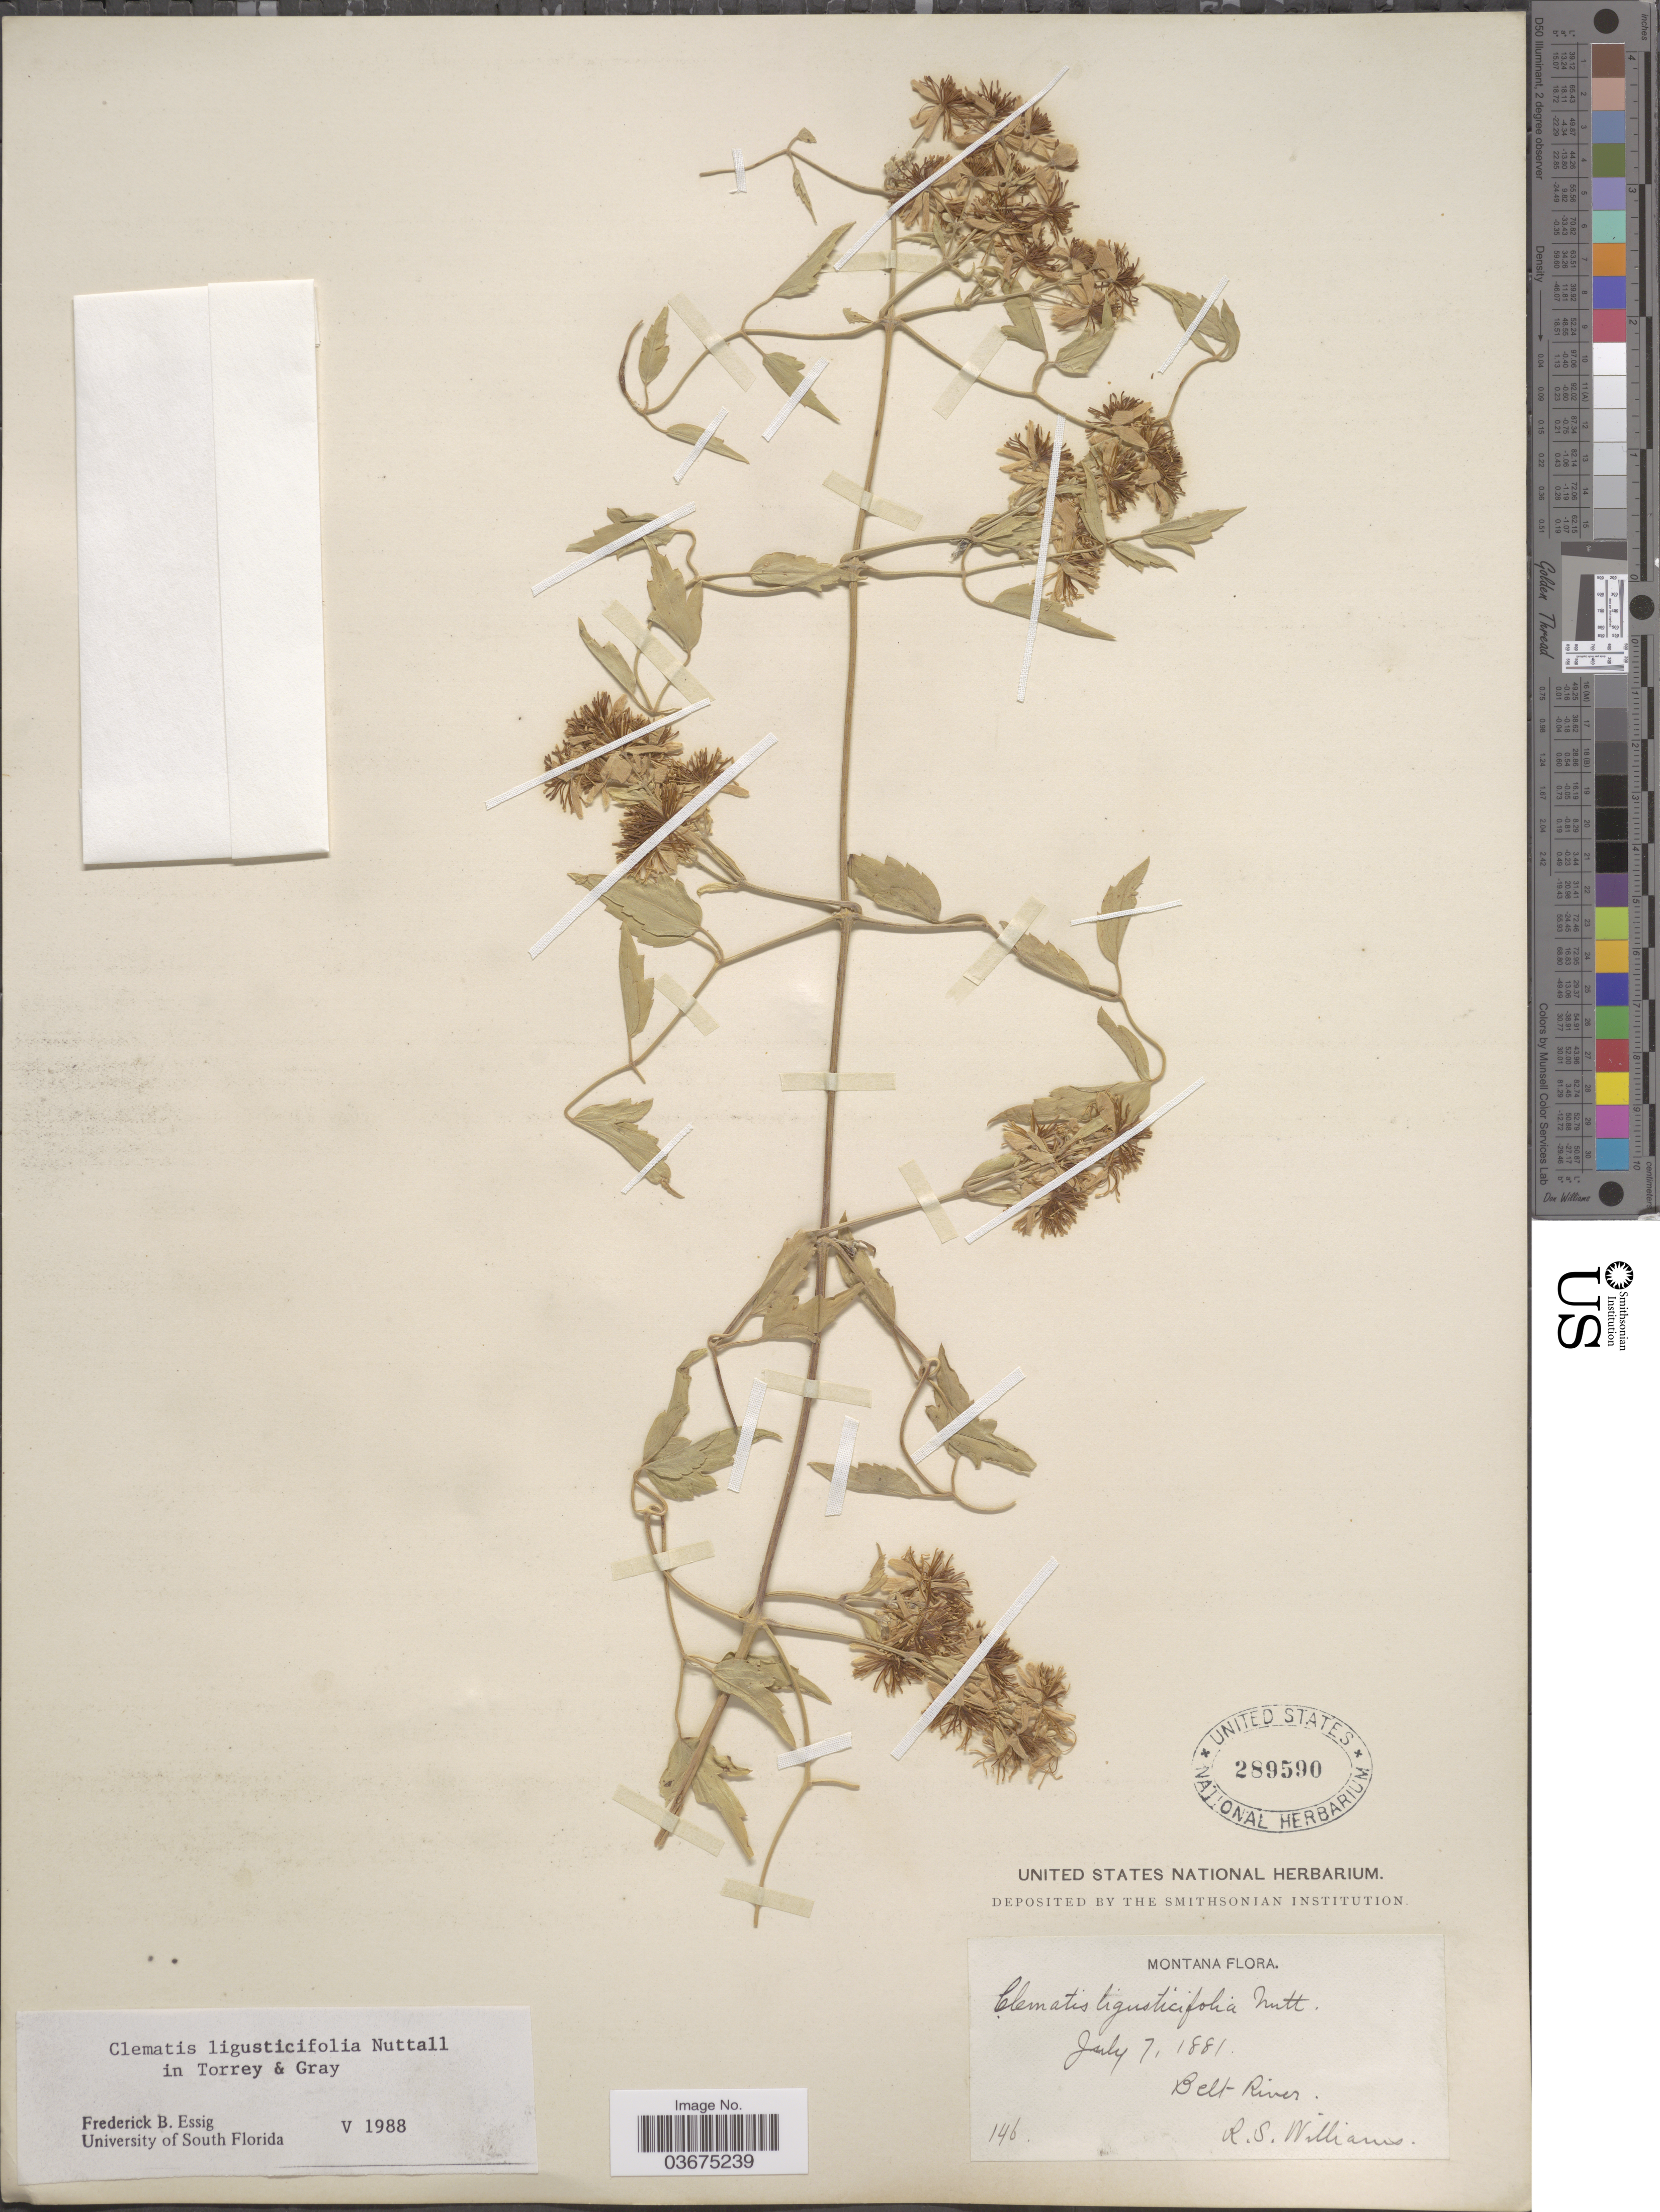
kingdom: Plantae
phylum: Tracheophyta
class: Magnoliopsida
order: Ranunculales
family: Ranunculaceae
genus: Clematis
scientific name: Clematis ligusticifolia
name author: Nutt.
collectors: R. S. Williams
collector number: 146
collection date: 1881-07-07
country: United States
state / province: Montana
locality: Belt River.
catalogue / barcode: US 289590